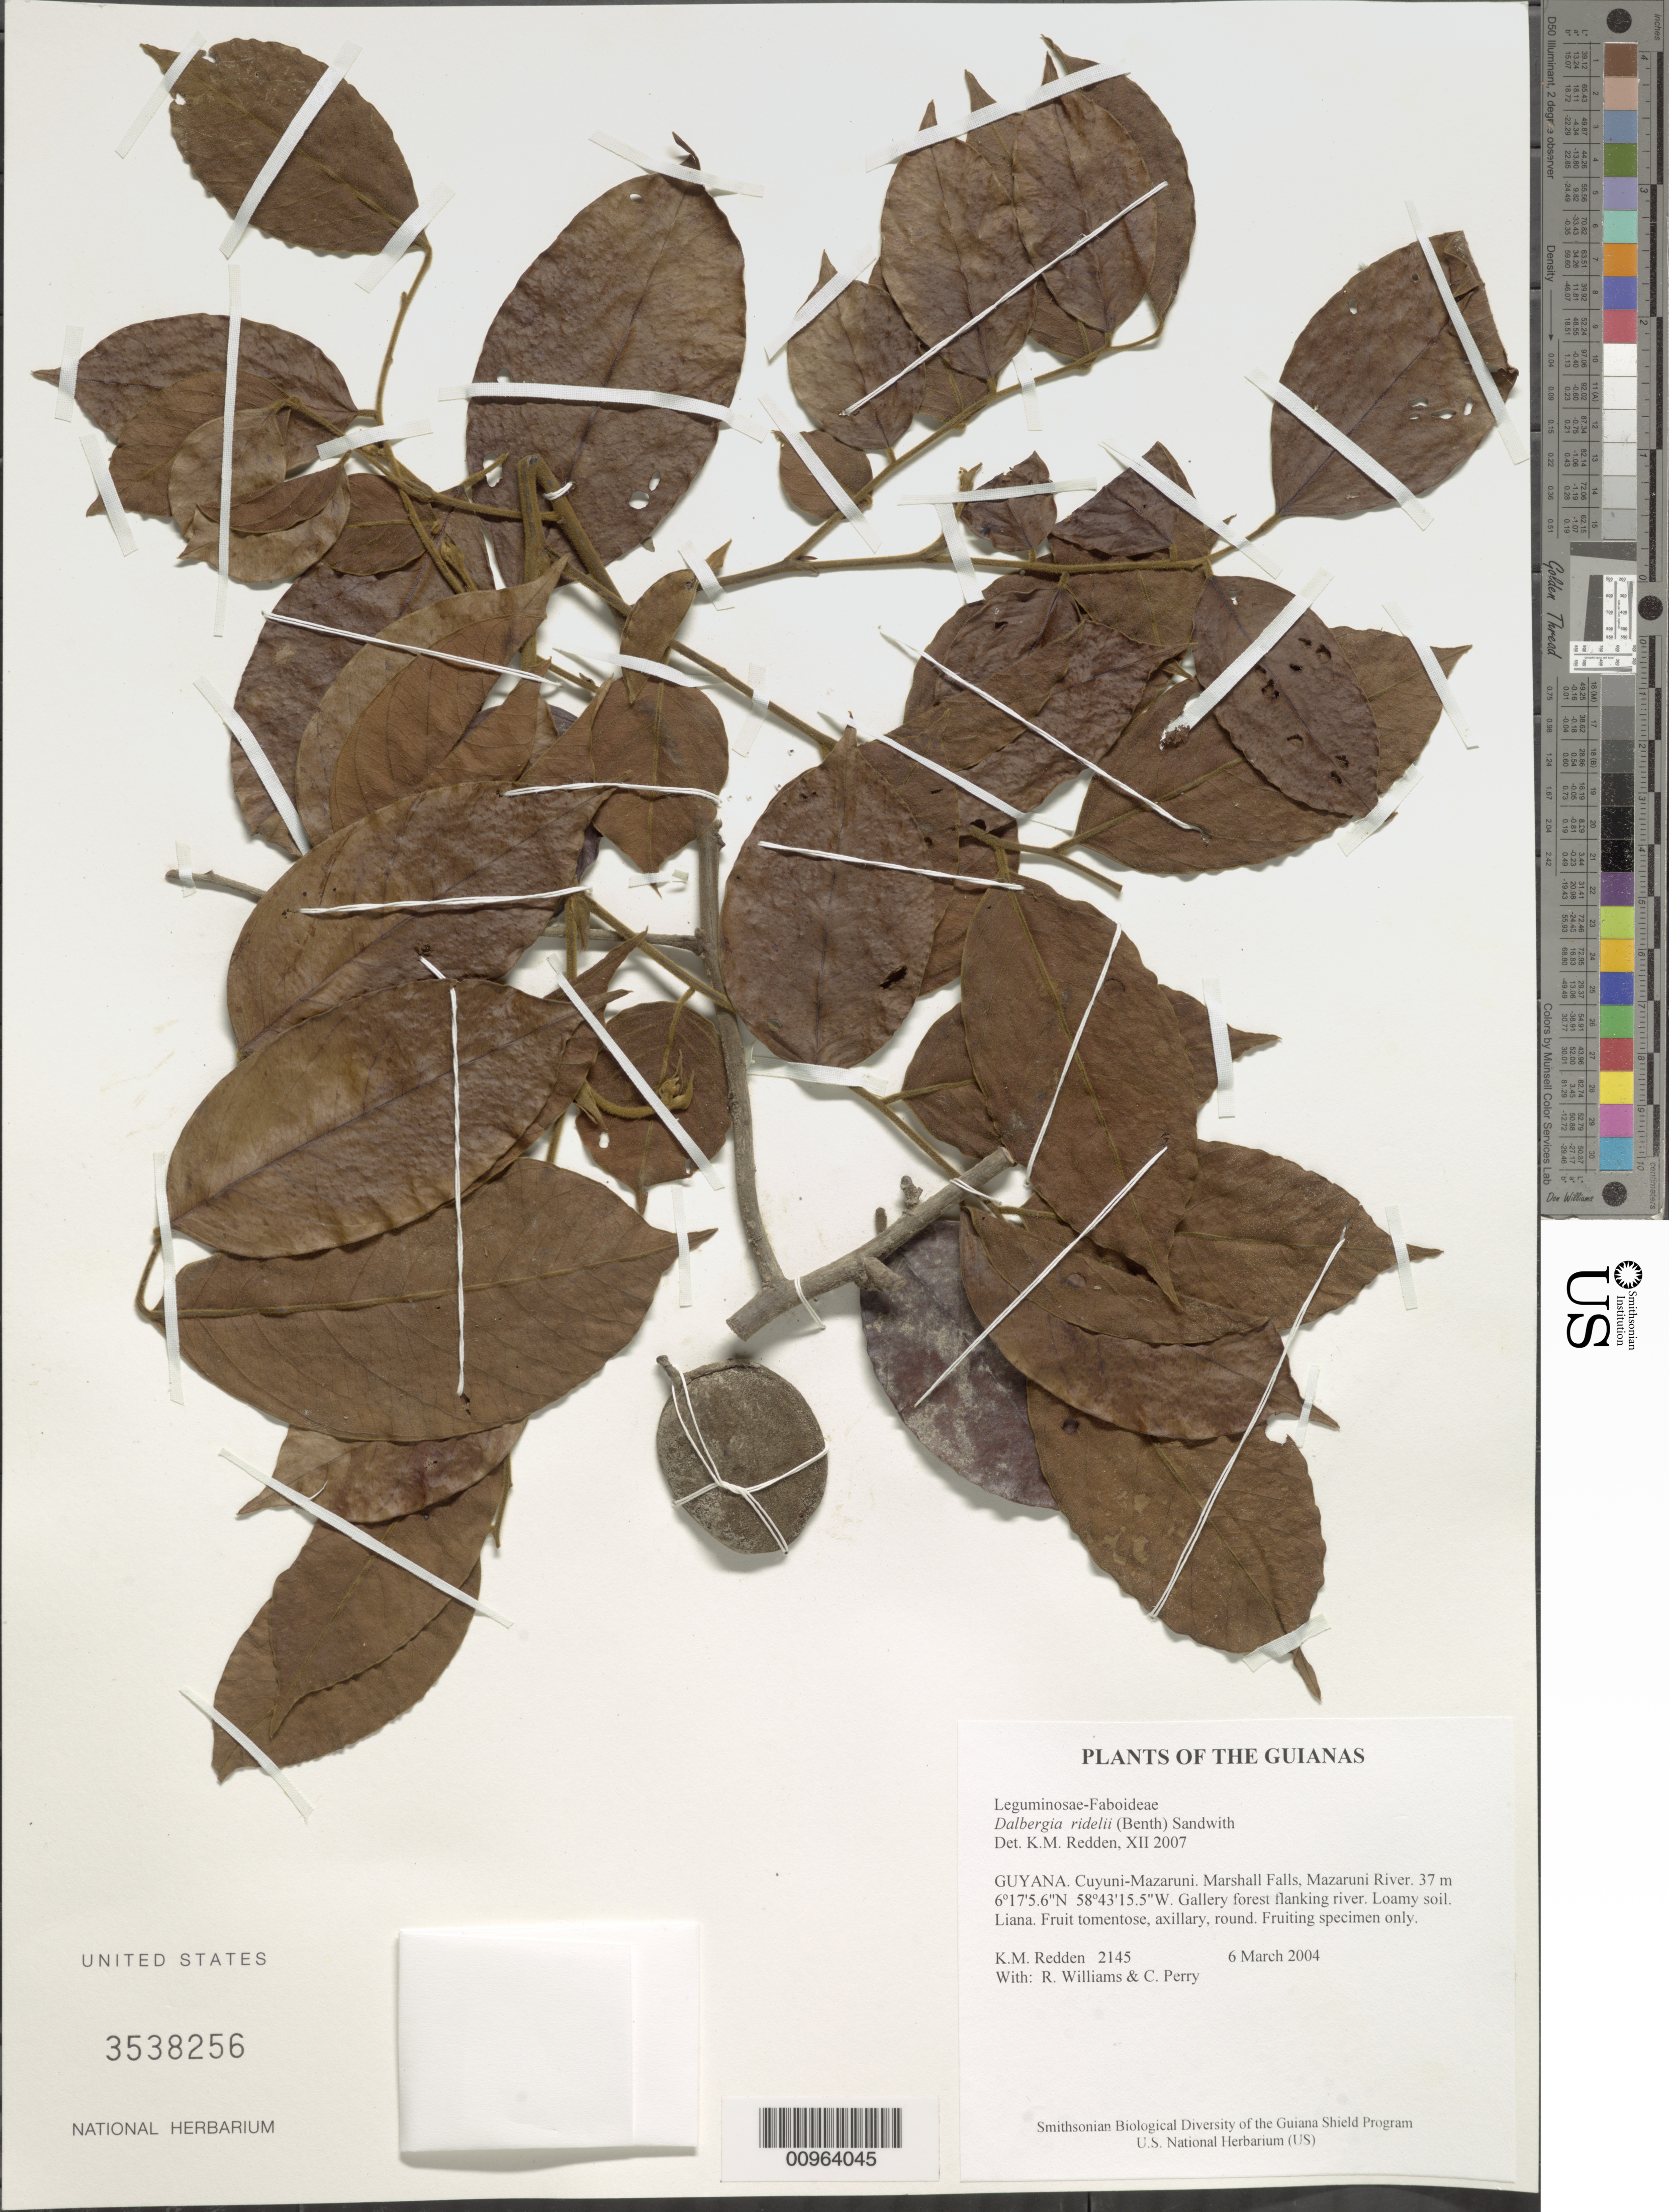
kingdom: Plantae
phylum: Tracheophyta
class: Magnoliopsida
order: Fabales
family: Fabaceae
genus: Dalbergia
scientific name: Dalbergia riedelii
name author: (Benth.) Sandwith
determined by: Rico Arce, María de Lourdes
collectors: K. M. Redden, R. Williams & C. Perry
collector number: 2145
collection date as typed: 6 March 2004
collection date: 2004-03-06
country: Guyana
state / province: Cuyuni-Mazaruni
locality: Marshall Falls, Mazaruni River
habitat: Gallery forest flanking river. Loamy soil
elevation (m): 37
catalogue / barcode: US 3538256